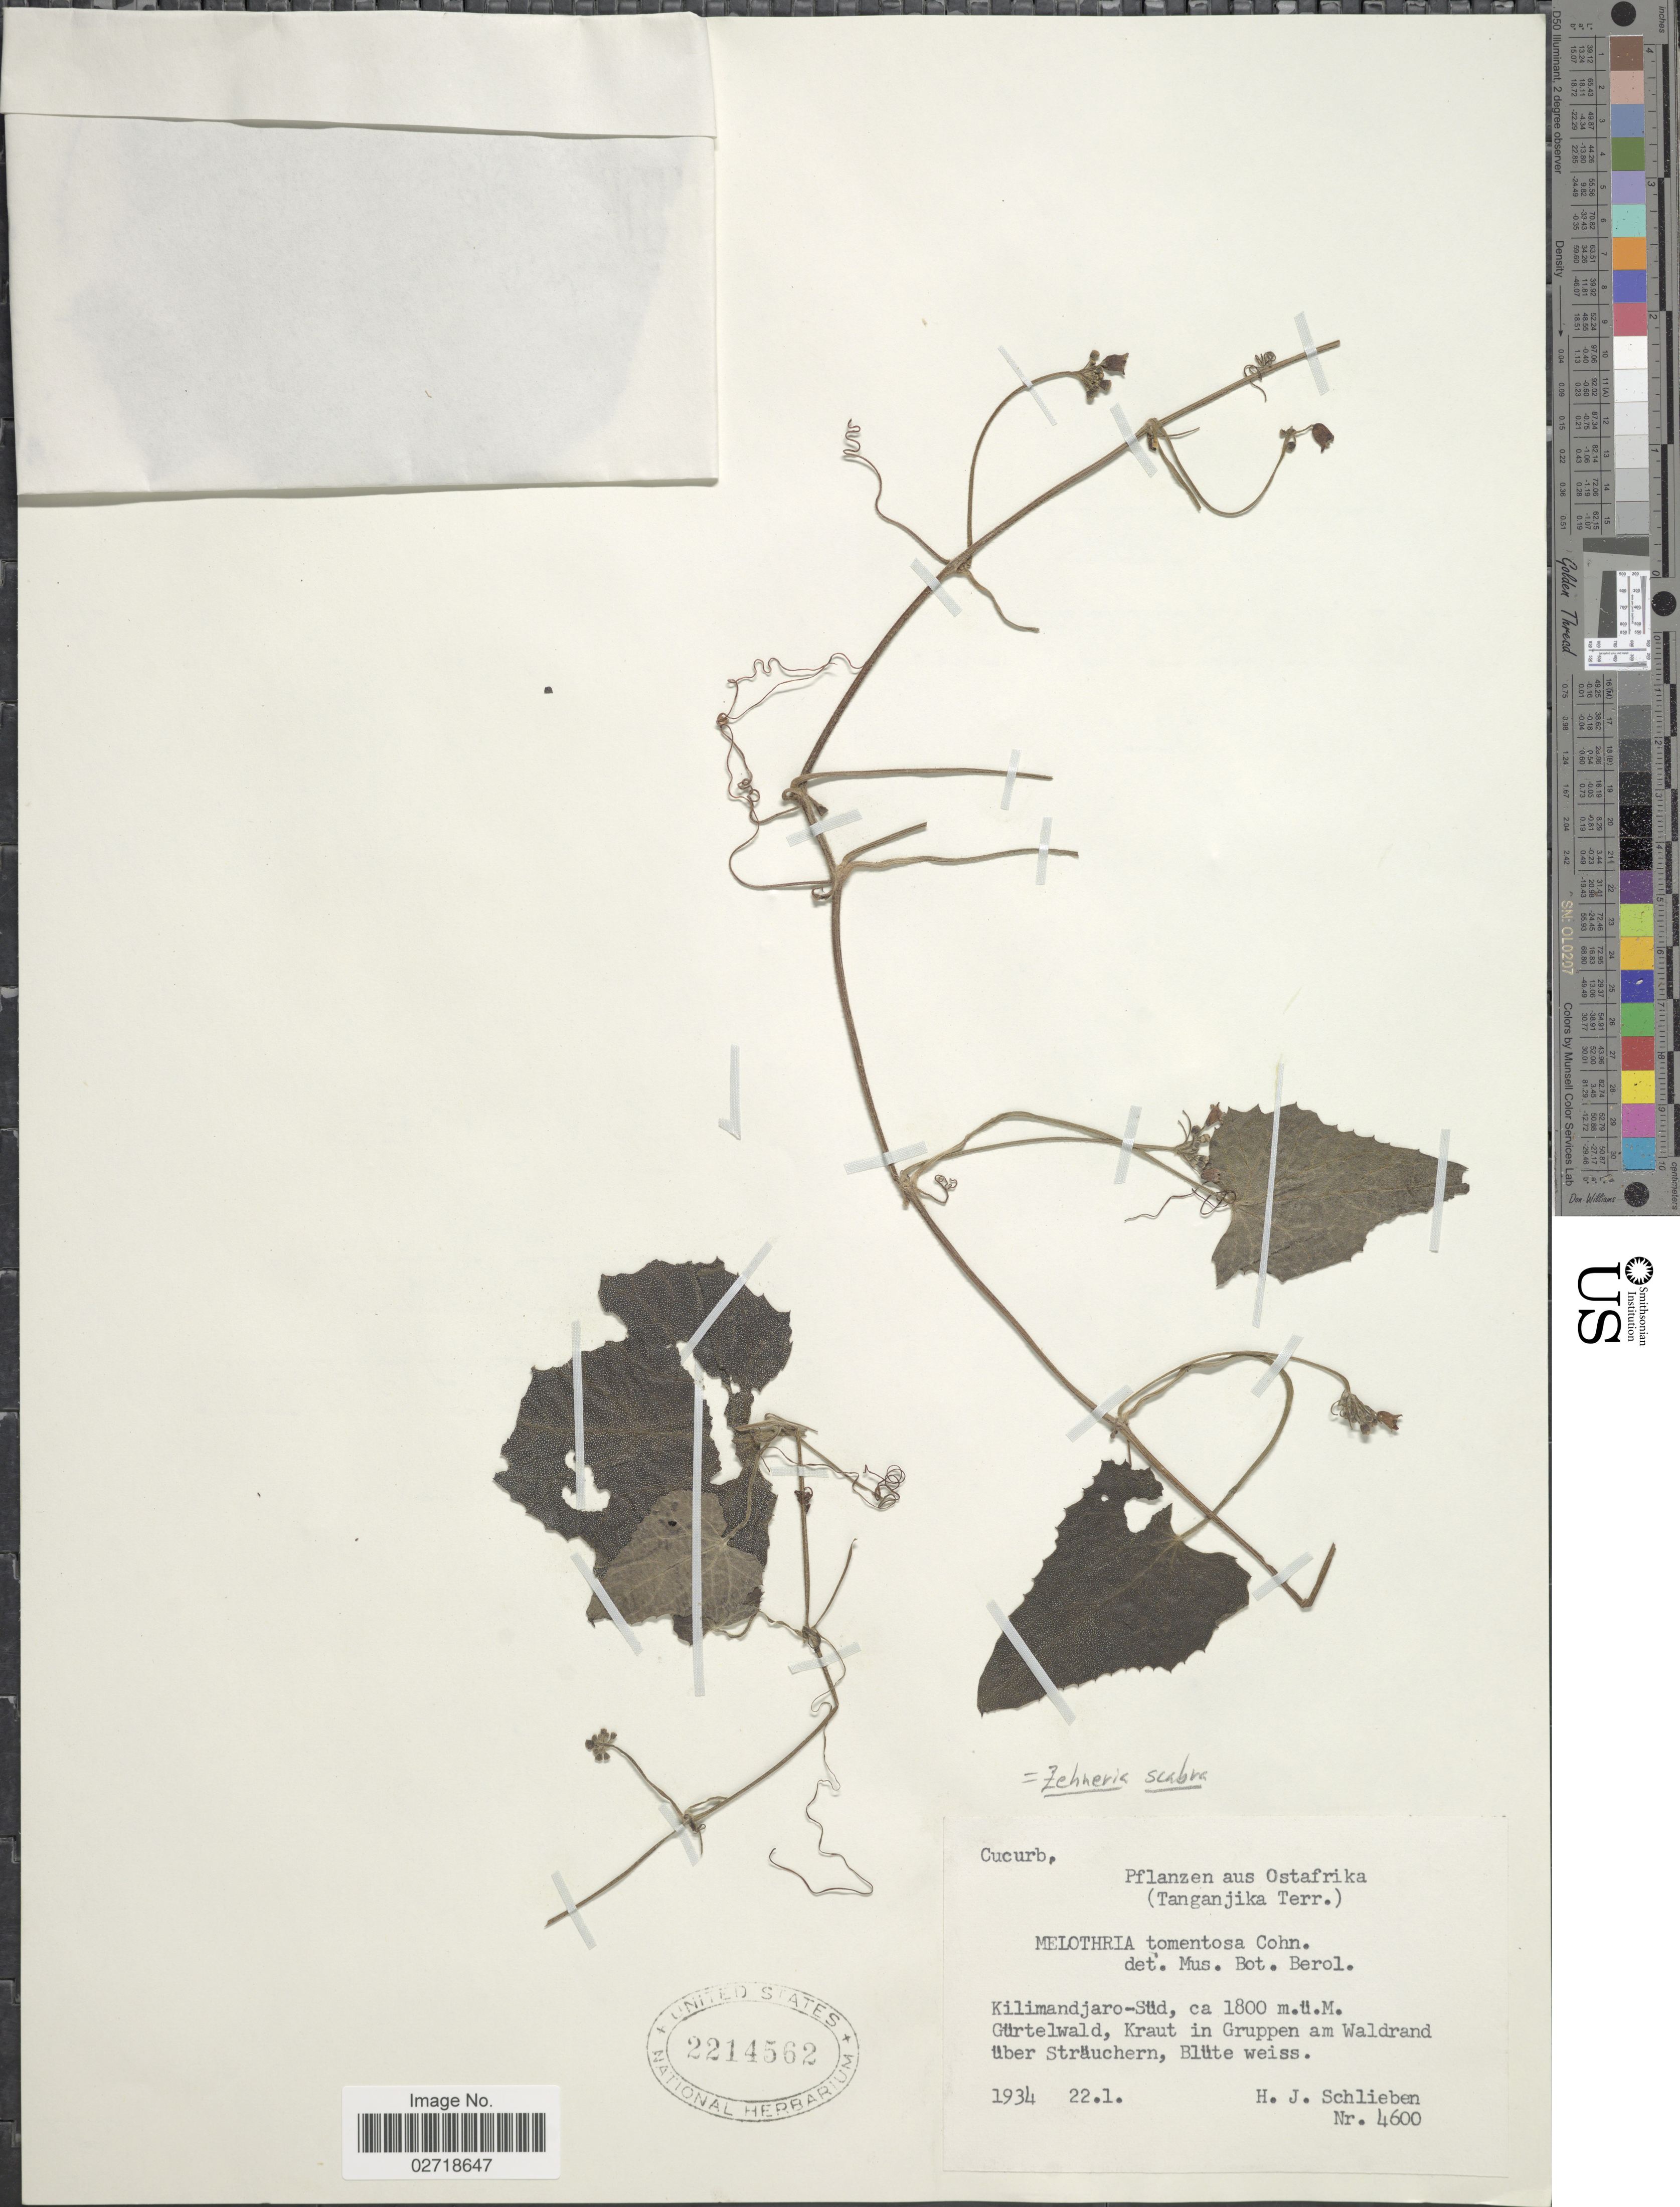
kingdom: Plantae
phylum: Tracheophyta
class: Magnoliopsida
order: Cucurbitales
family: Cucurbitaceae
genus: Zehneria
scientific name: Zehneria scabra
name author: (L. f.) Sond.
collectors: H. J. Schlieben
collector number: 4600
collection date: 1934-01-22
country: Tanzania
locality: Aus Ostafrika (Tanganjika Terr), Kilimandjaro-Sud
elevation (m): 1800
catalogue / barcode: US 2214562